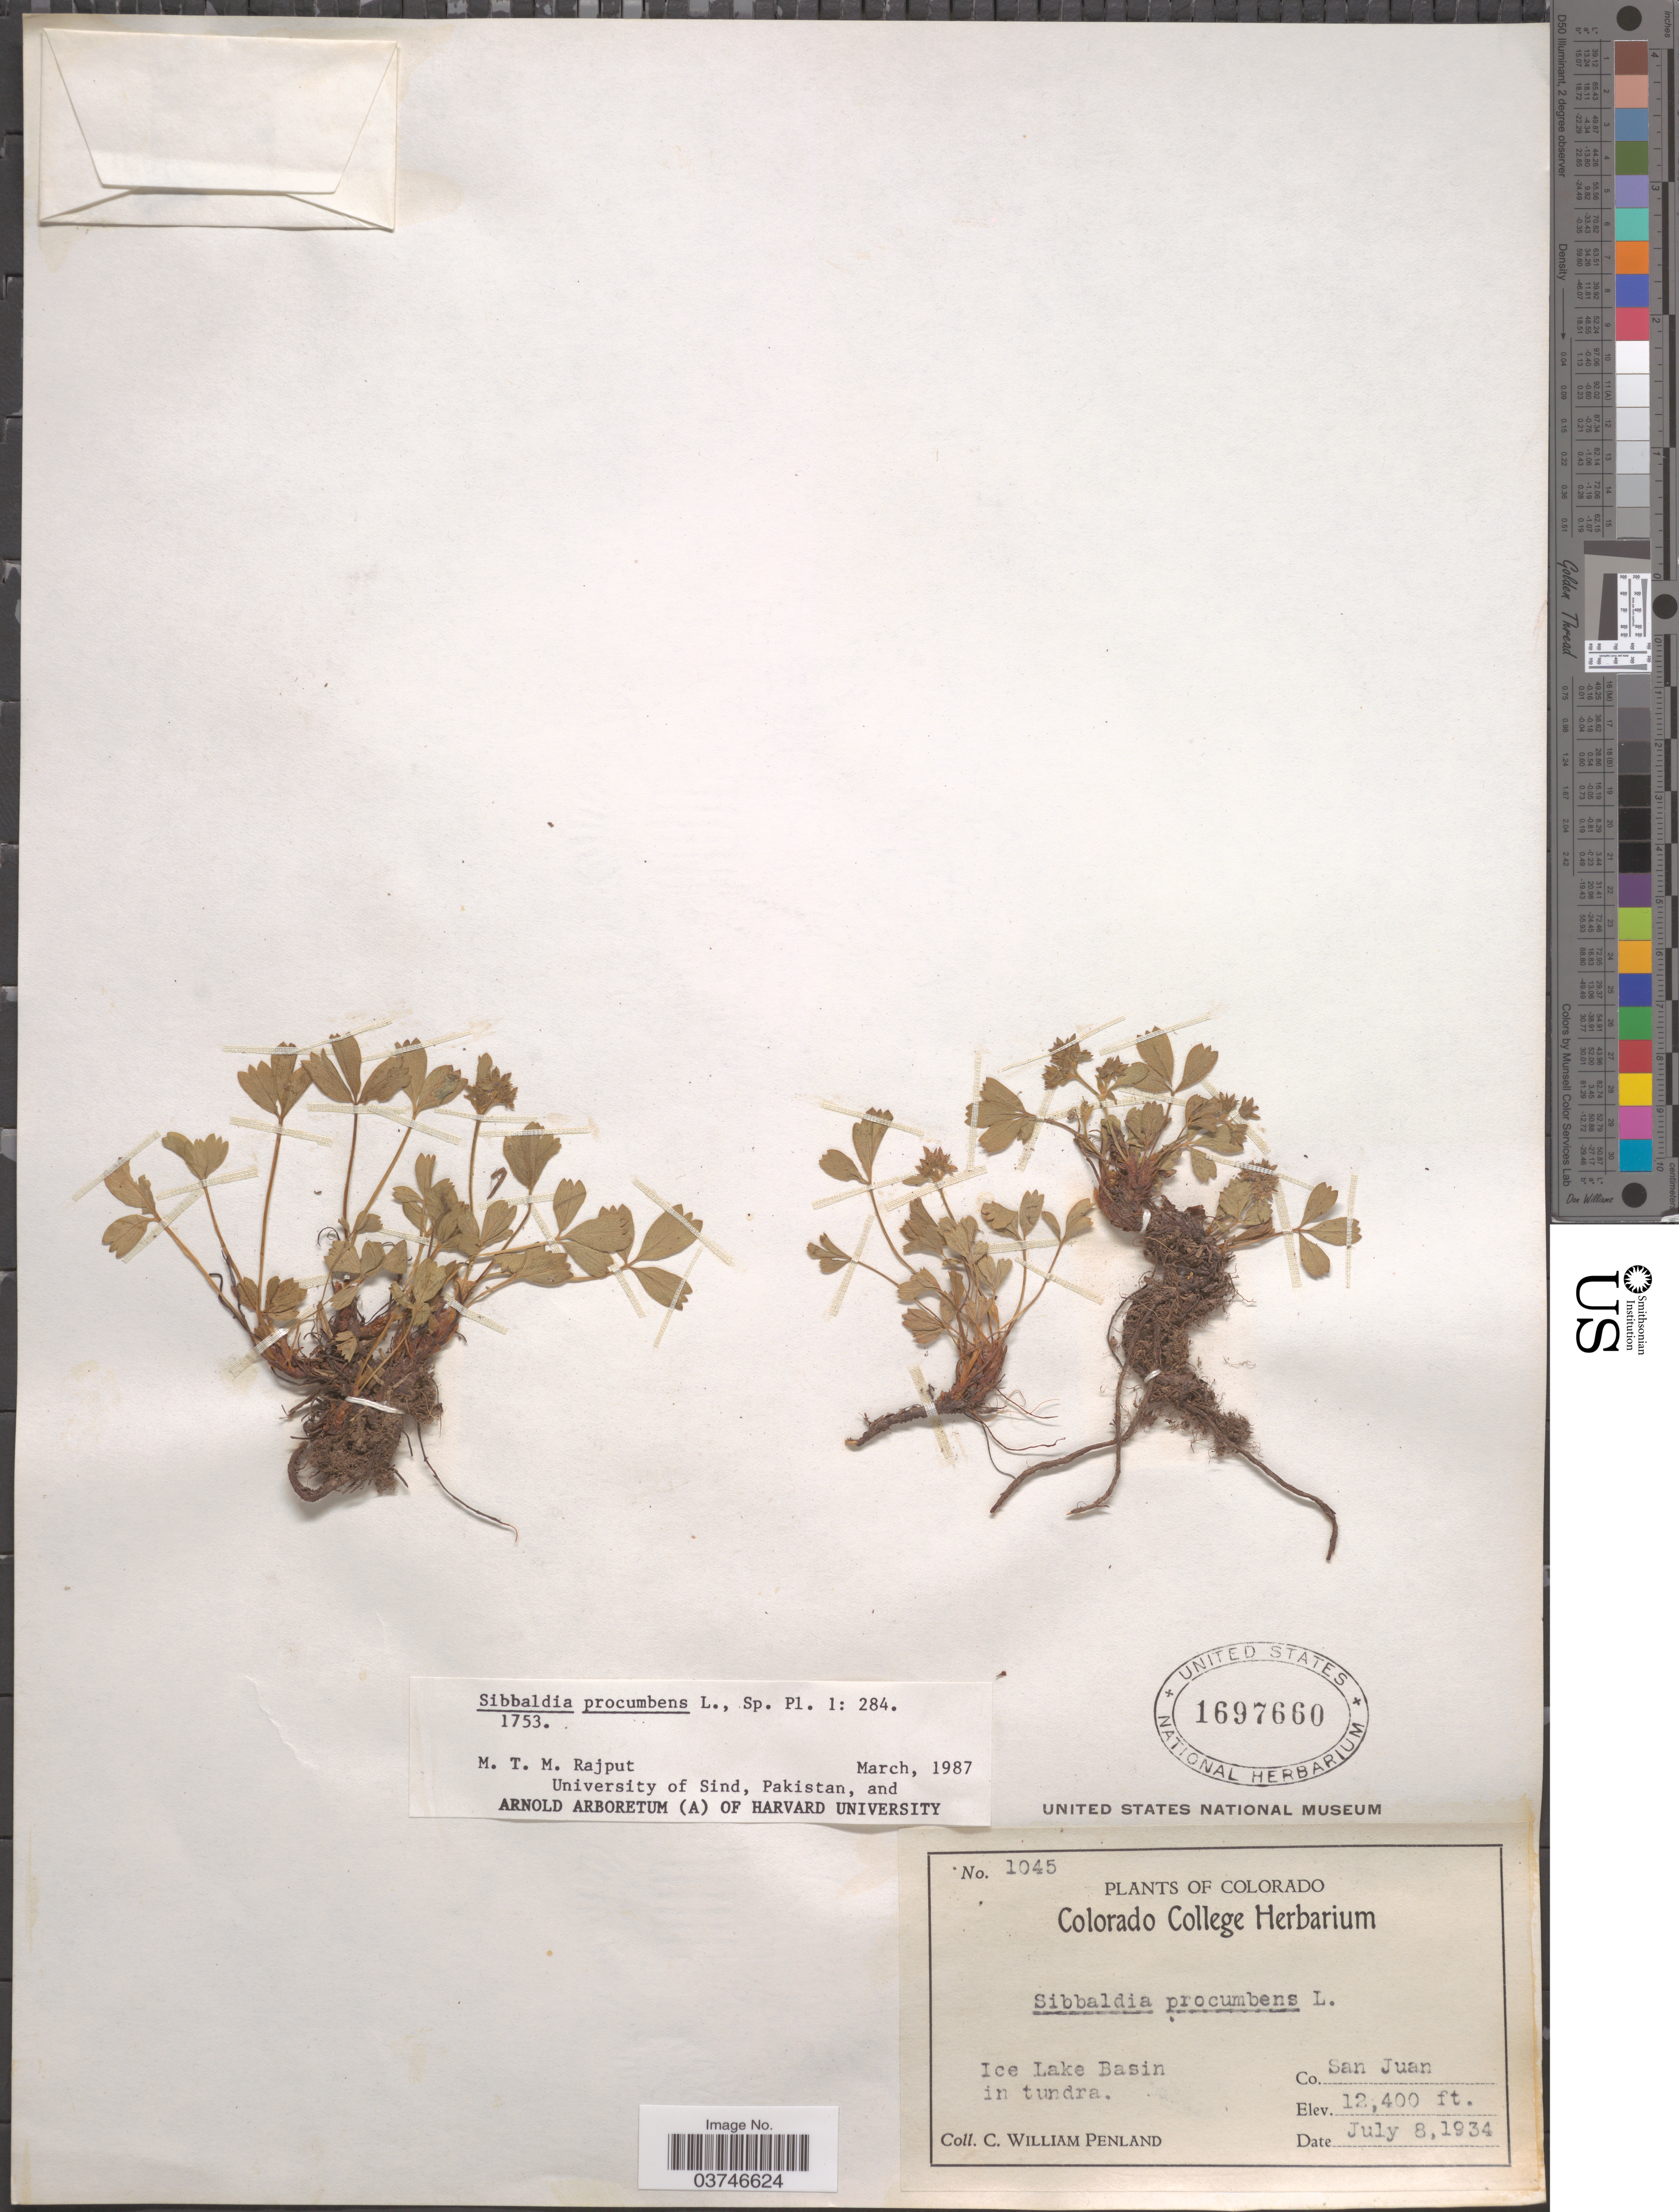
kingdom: Plantae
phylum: Tracheophyta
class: Magnoliopsida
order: Rosales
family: Rosaceae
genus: Sibbaldia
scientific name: Sibbaldia procumbens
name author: L.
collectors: C. W. Penland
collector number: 1045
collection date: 1934-07-08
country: United States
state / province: Colorado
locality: Ice Lake Basin. Co. San Juan.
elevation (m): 3780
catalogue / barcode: US 1697660